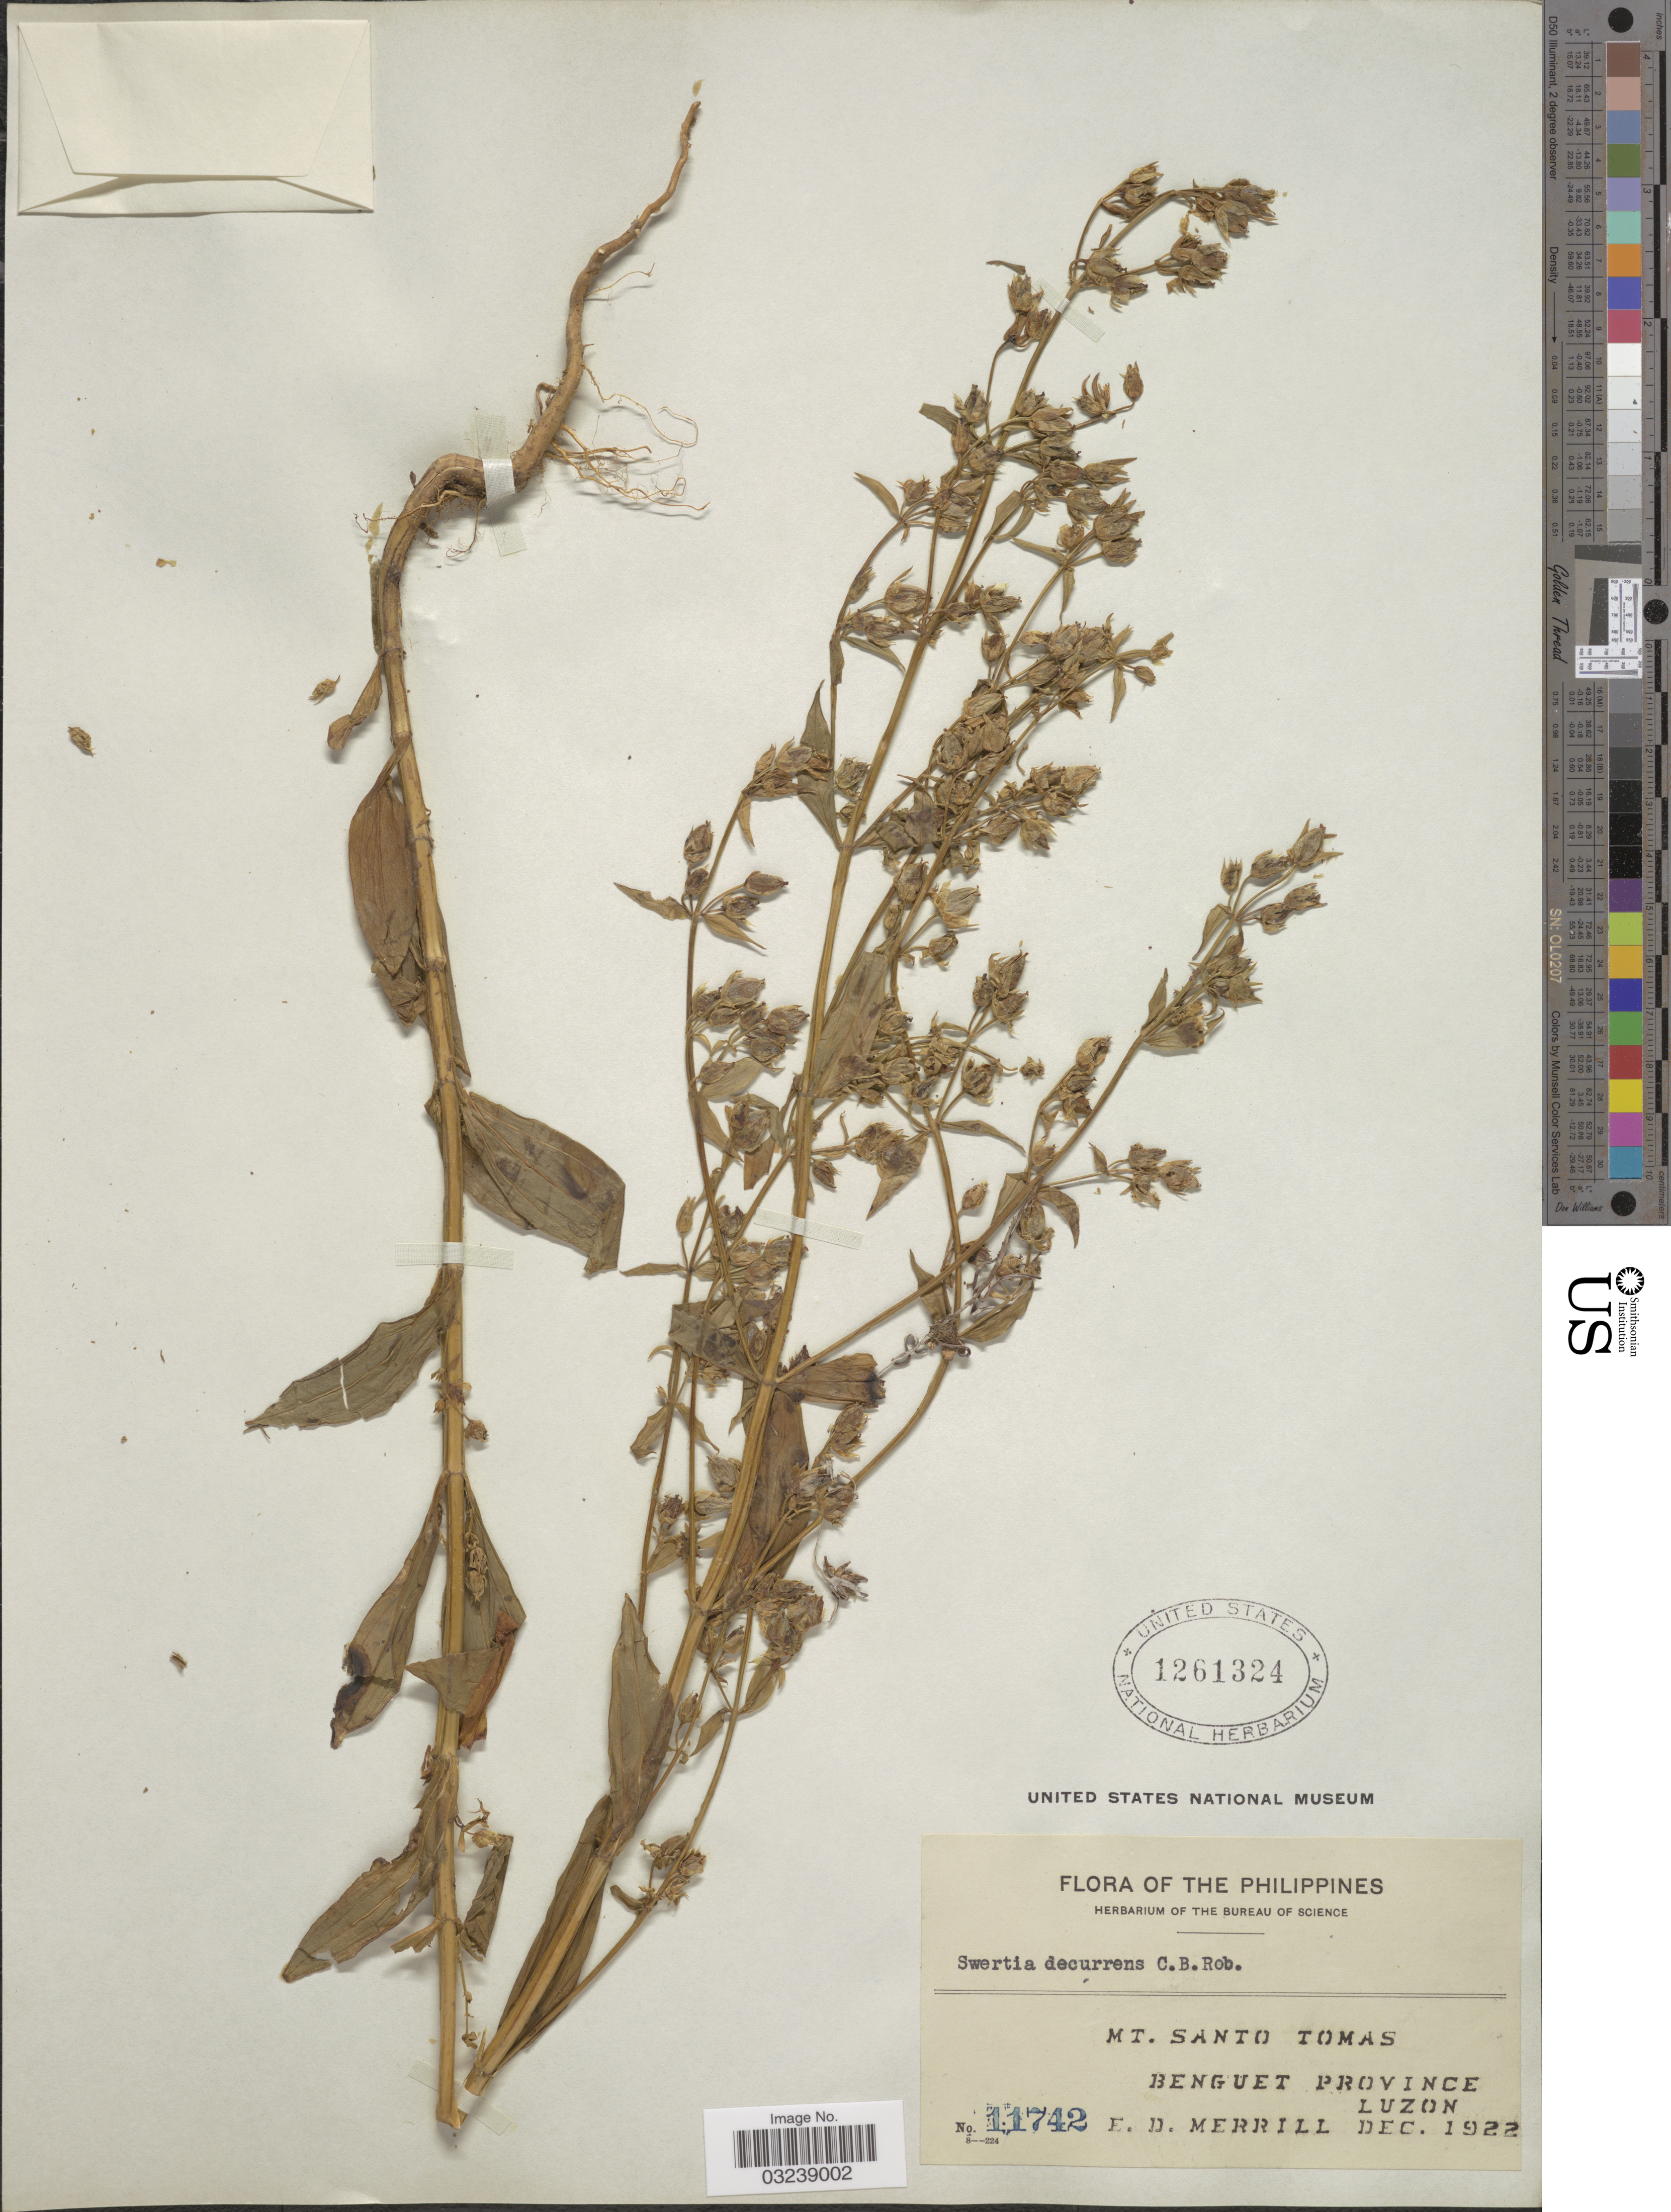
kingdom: Plantae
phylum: Tracheophyta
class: Magnoliopsida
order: Gentianales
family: Gentianaceae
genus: Swertia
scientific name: Swertia decurrens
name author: C.B. Rob.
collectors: E. D. Merrill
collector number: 11742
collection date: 1922-12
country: Philippines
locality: Mt. Santo Tomas. Benguet Province. Luzon.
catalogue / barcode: US 1261324